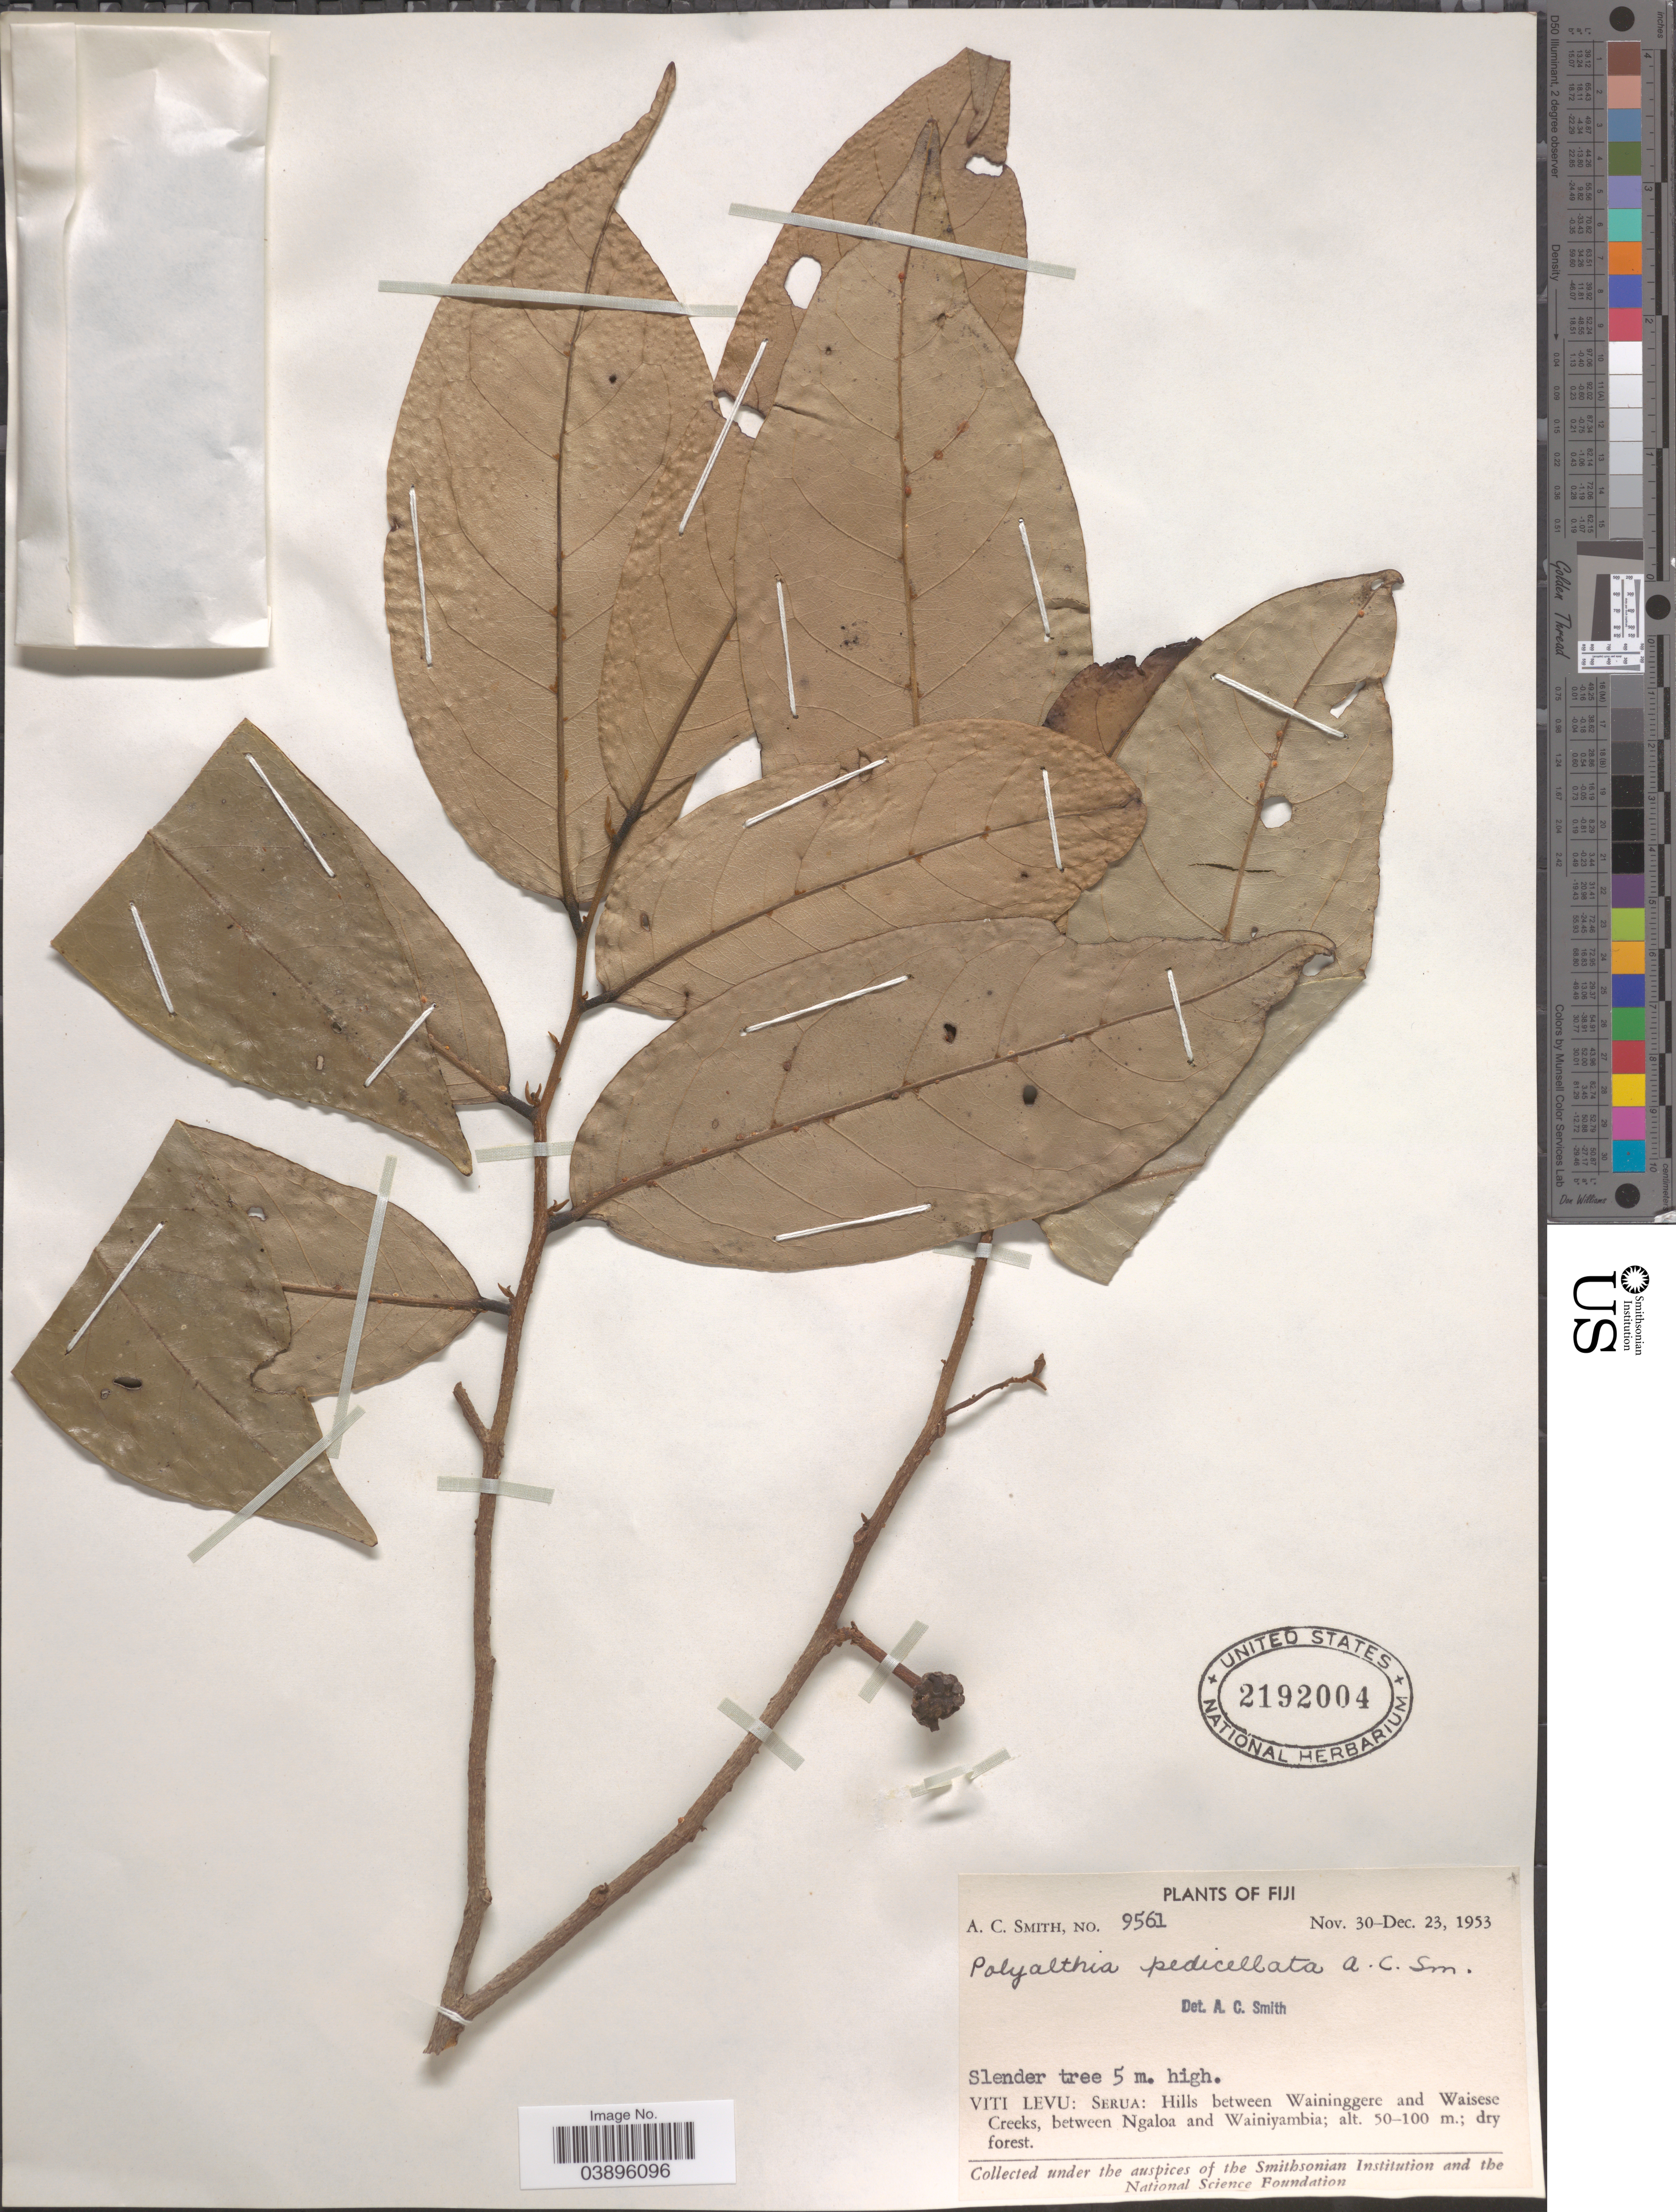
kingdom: Plantae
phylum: Tracheophyta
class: Magnoliopsida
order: Magnoliales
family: Annonaceae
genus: Polyalthia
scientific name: Polyalthia pedicellata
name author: A.C. Sm.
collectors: A. C. Smith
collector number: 9561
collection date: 1953-11-30/1953-12-23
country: Fiji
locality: Viti Levu: Serua: Hills between Waininggere and Waisese Creeks, between Ngaloa and Wainiyambia.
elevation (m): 50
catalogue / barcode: US 2192004